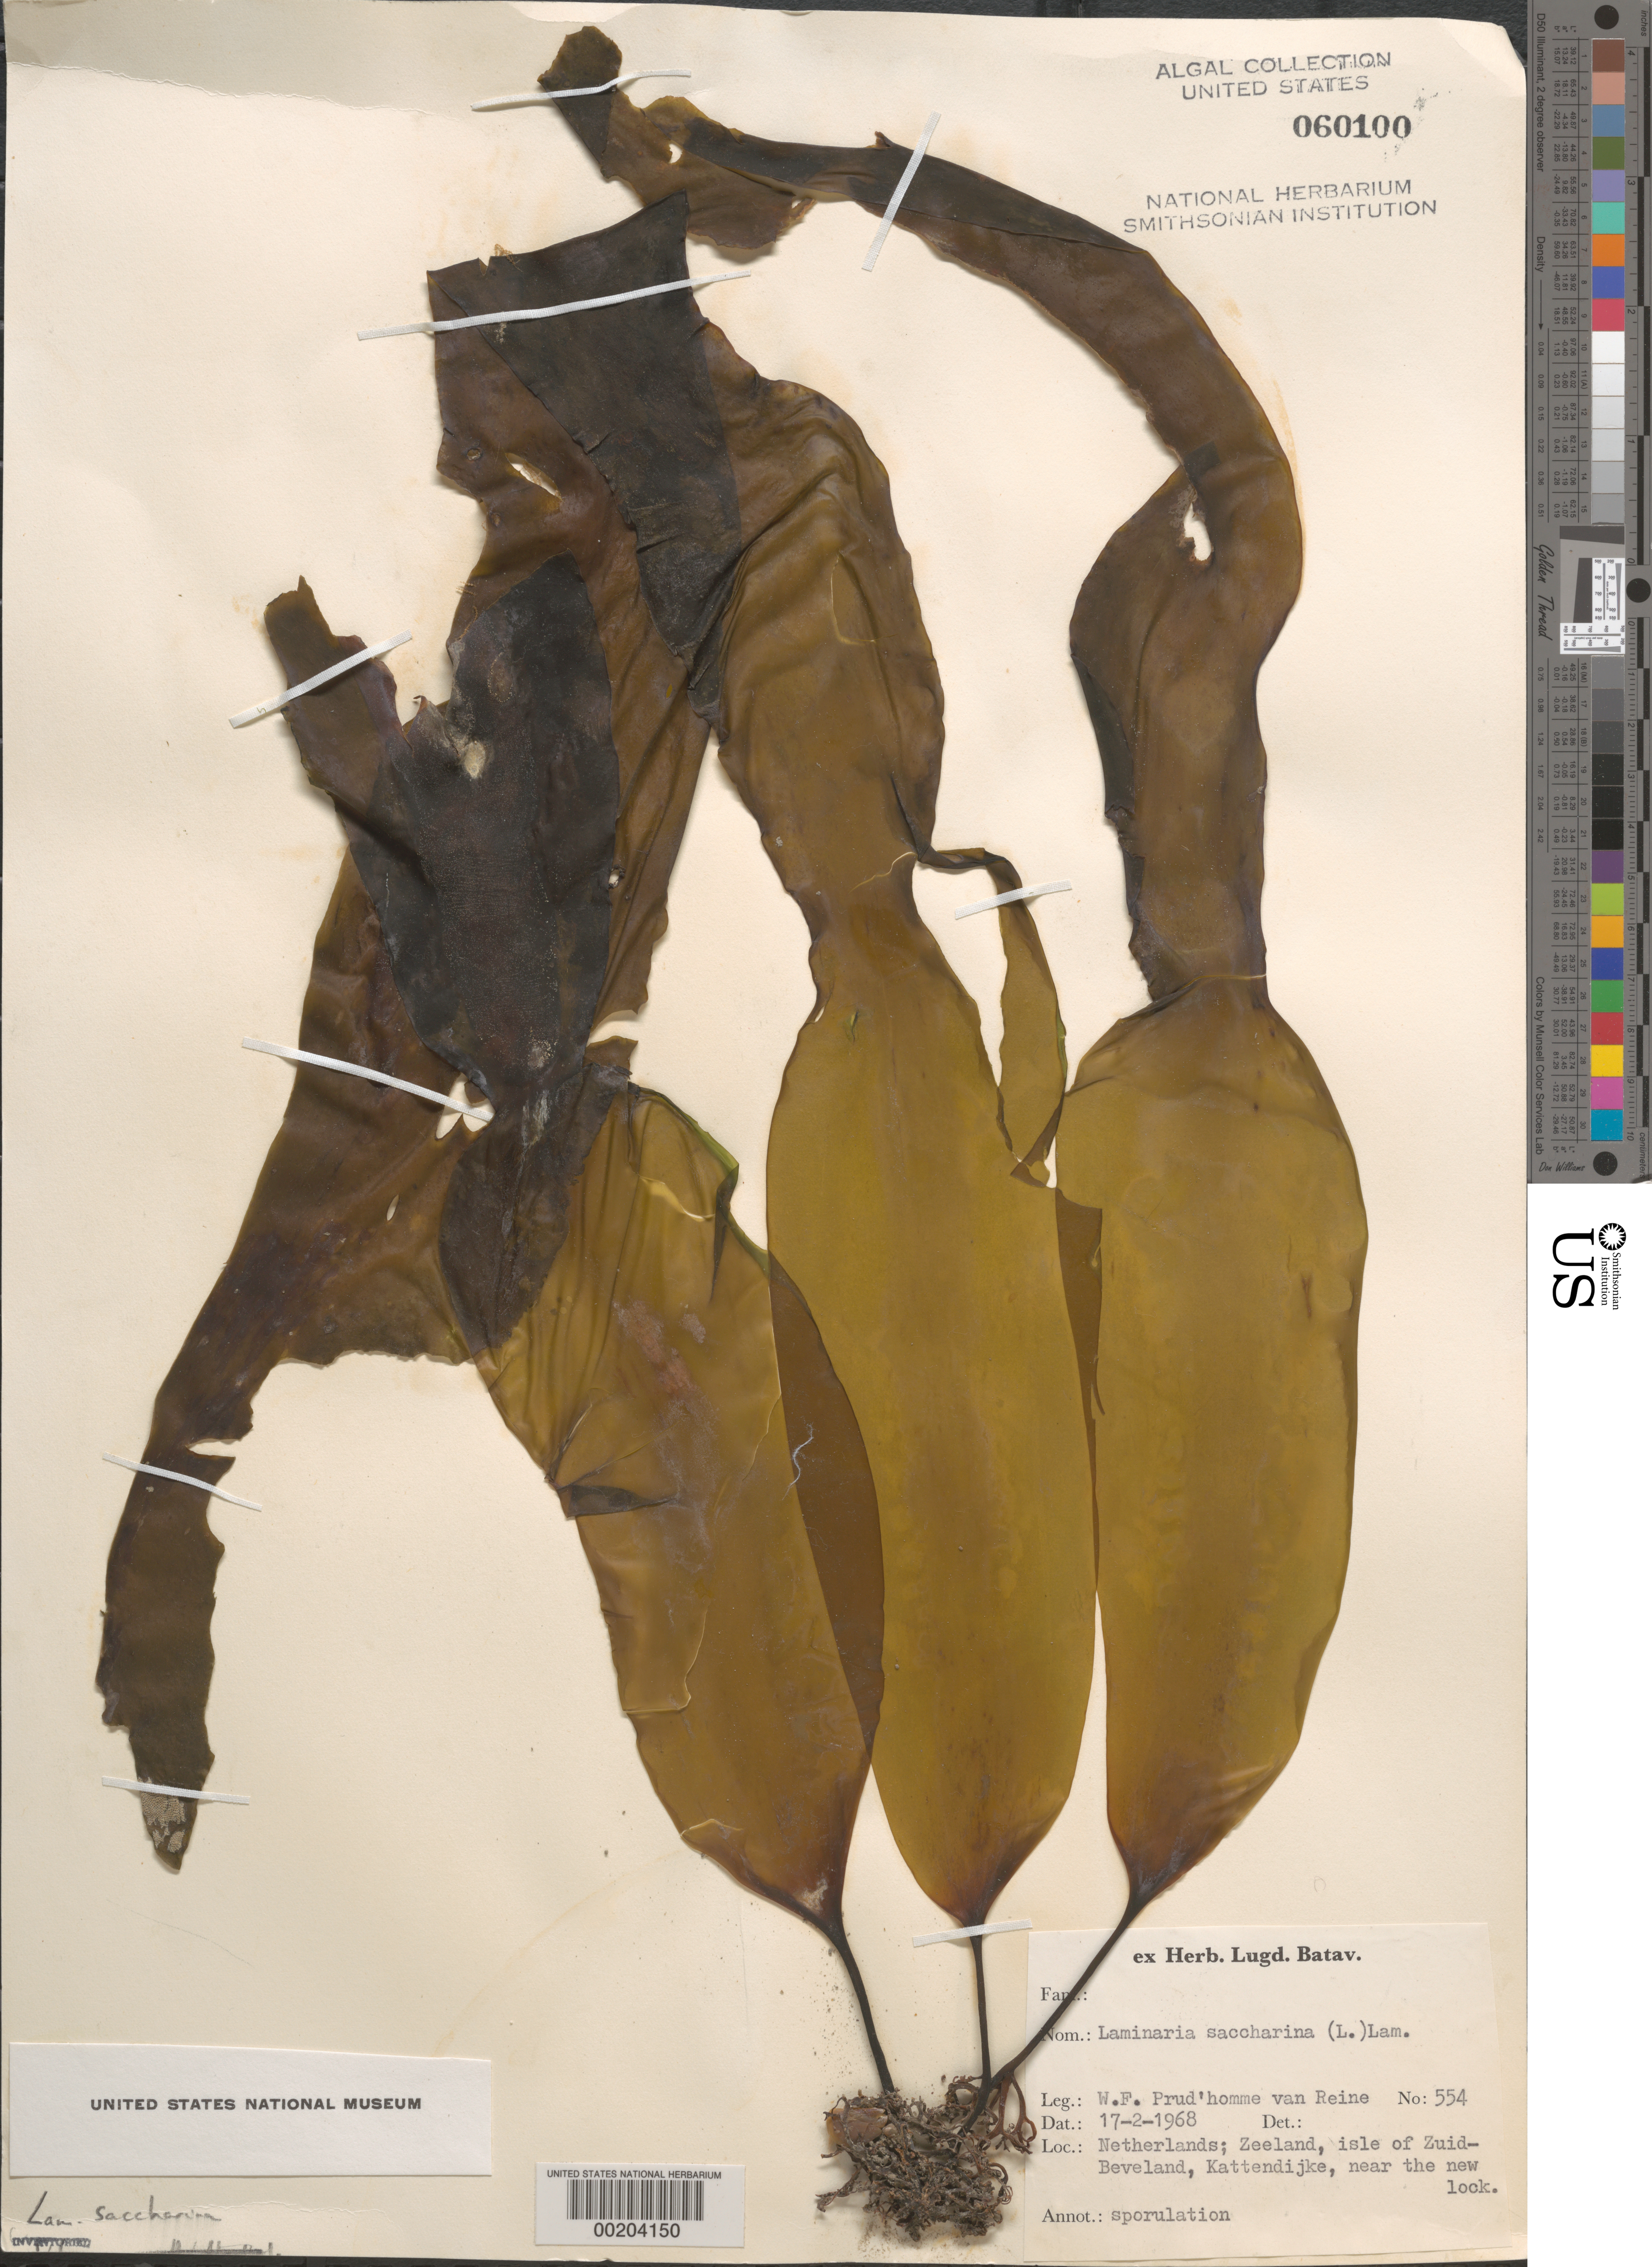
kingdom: Chromista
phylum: Ochrophyta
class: Phaeophyceae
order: Laminariales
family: Laminariaceae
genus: Saccharina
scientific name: Saccharina latissima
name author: C.E. Lane et al.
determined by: Algae name updating Project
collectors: W. Prud'homme van Reine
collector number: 554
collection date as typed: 17 Feb 1968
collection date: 1968-02-17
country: Netherlands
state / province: Zeeland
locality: Zuid-beveland, kattendijke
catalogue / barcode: US 60100